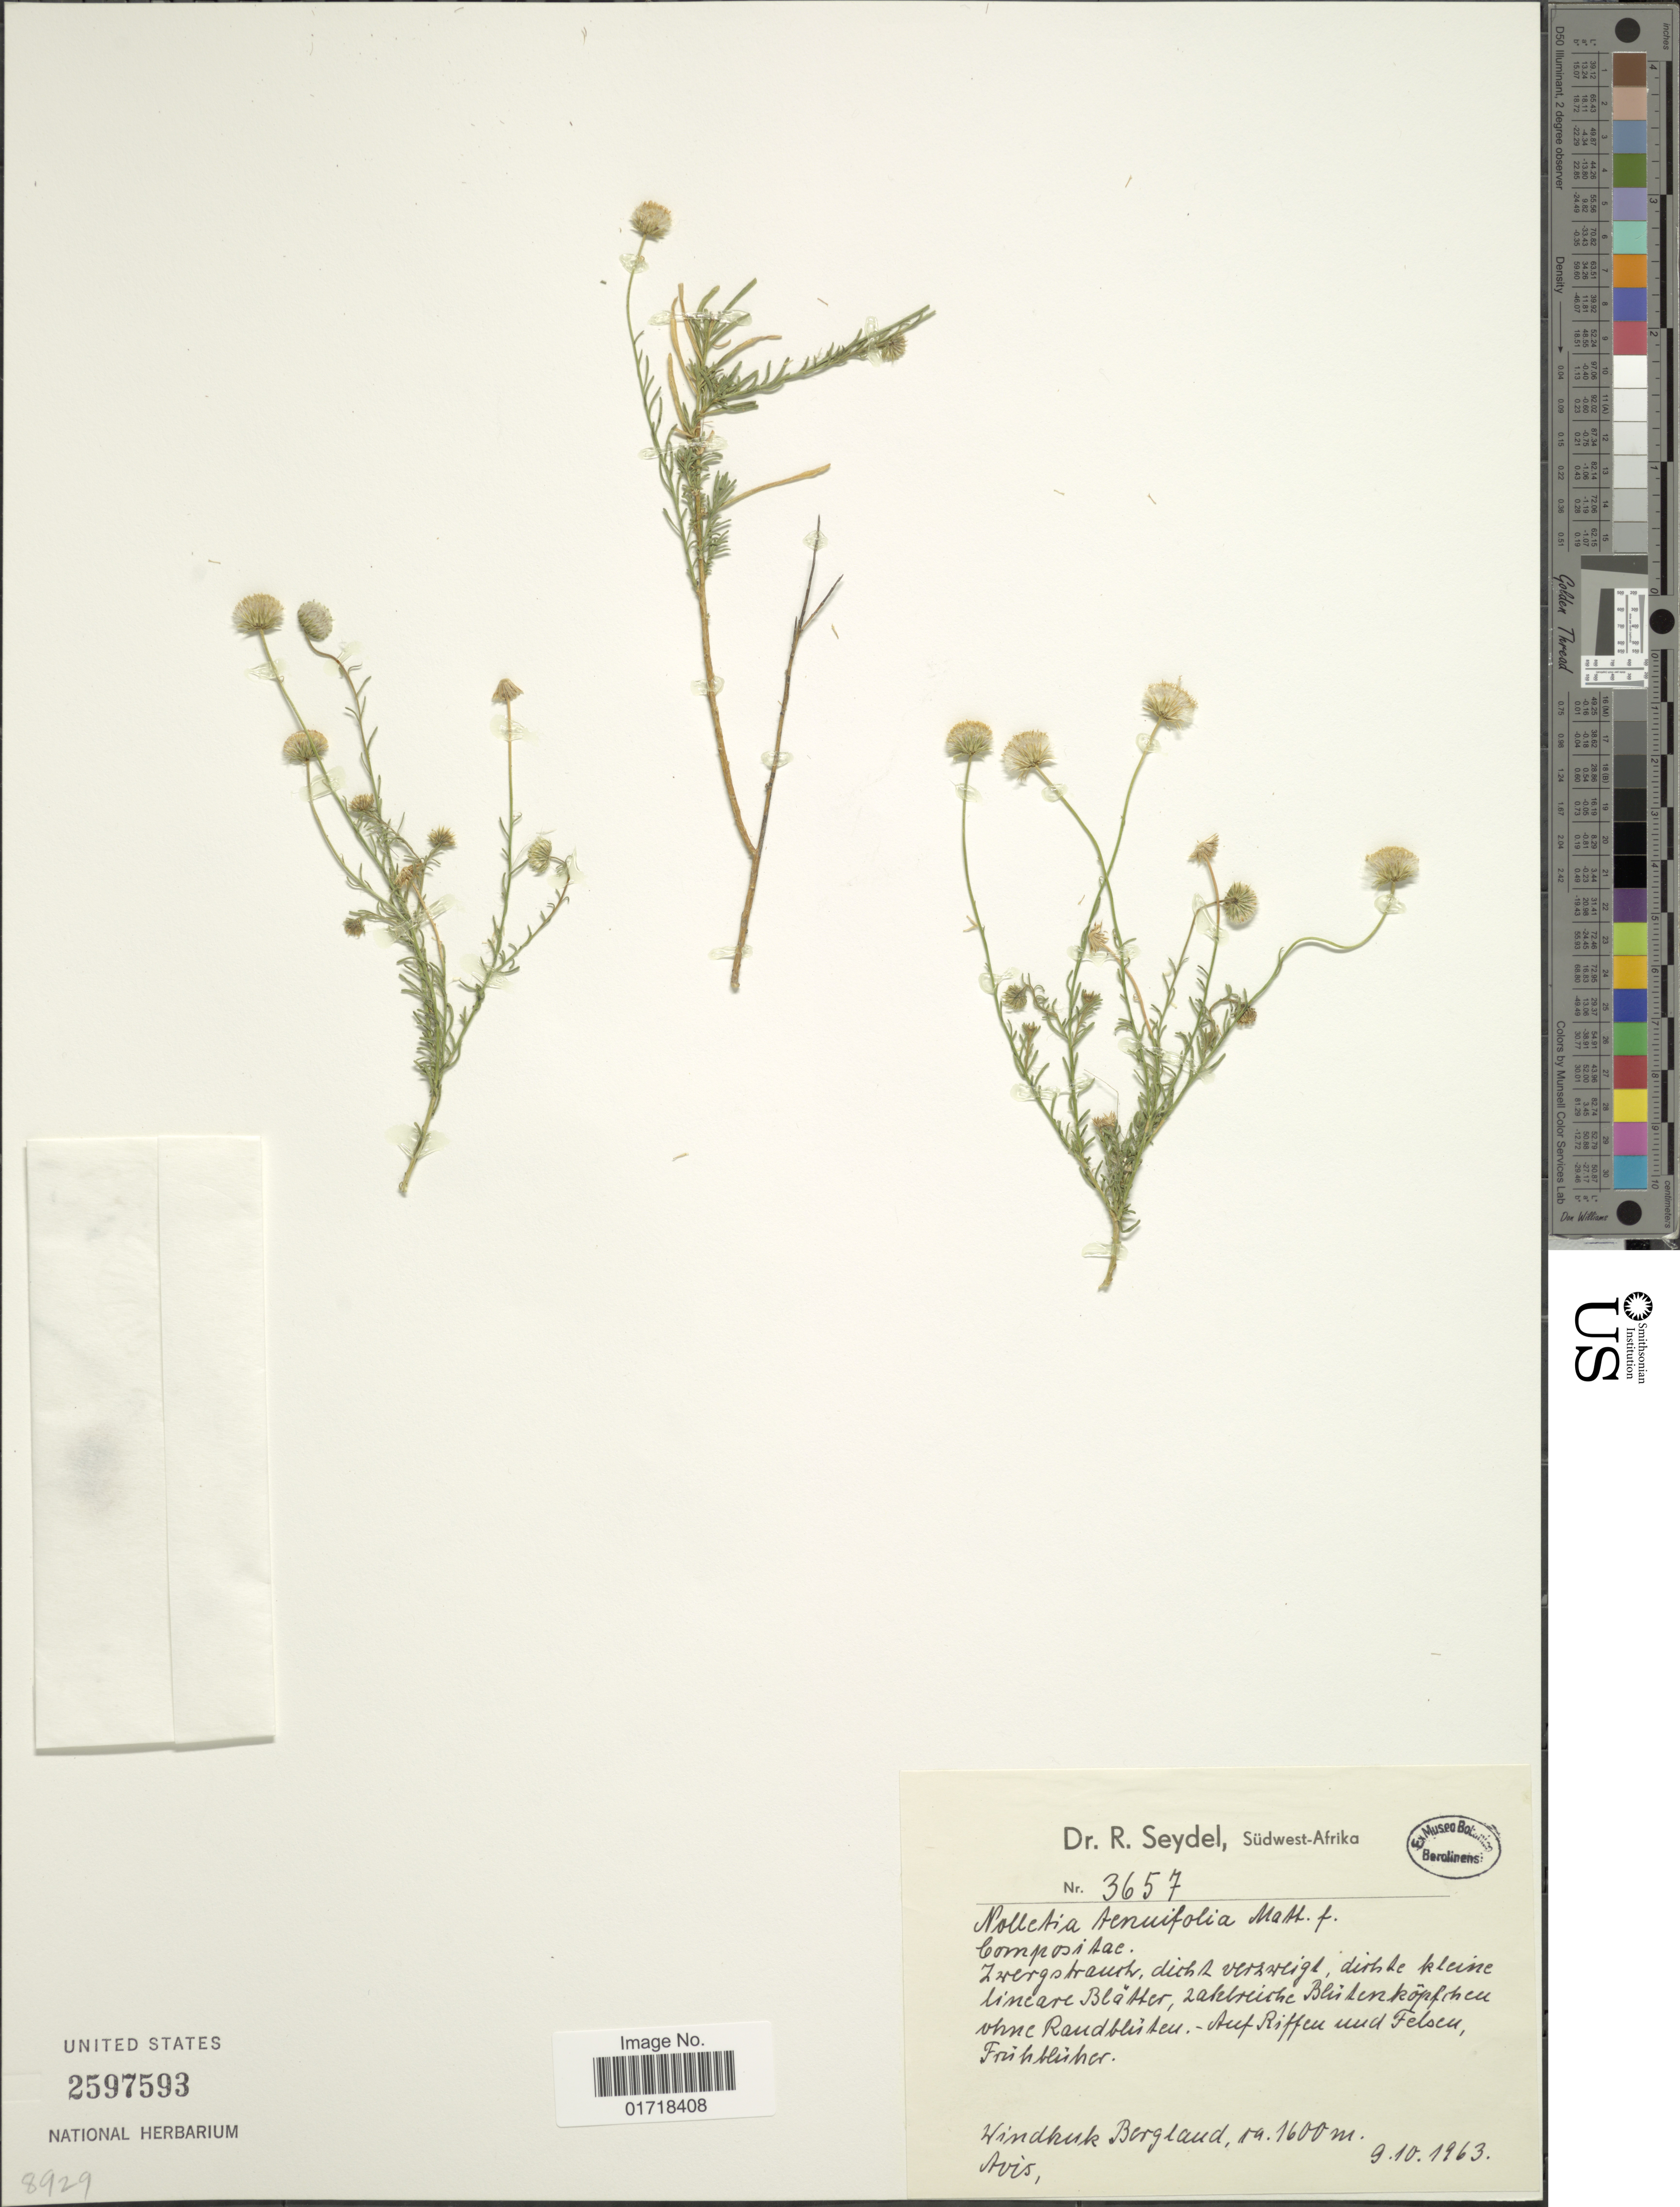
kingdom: Plantae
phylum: Tracheophyta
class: Magnoliopsida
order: Asterales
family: Asteraceae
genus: Nolletia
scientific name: Nolletia tenuifolia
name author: Mattf.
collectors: R. Seydel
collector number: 3657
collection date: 1963-09-10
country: Namibia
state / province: Khomas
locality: Windhuk [Windhoek], Bergland.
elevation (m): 1600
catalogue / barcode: US 2597593